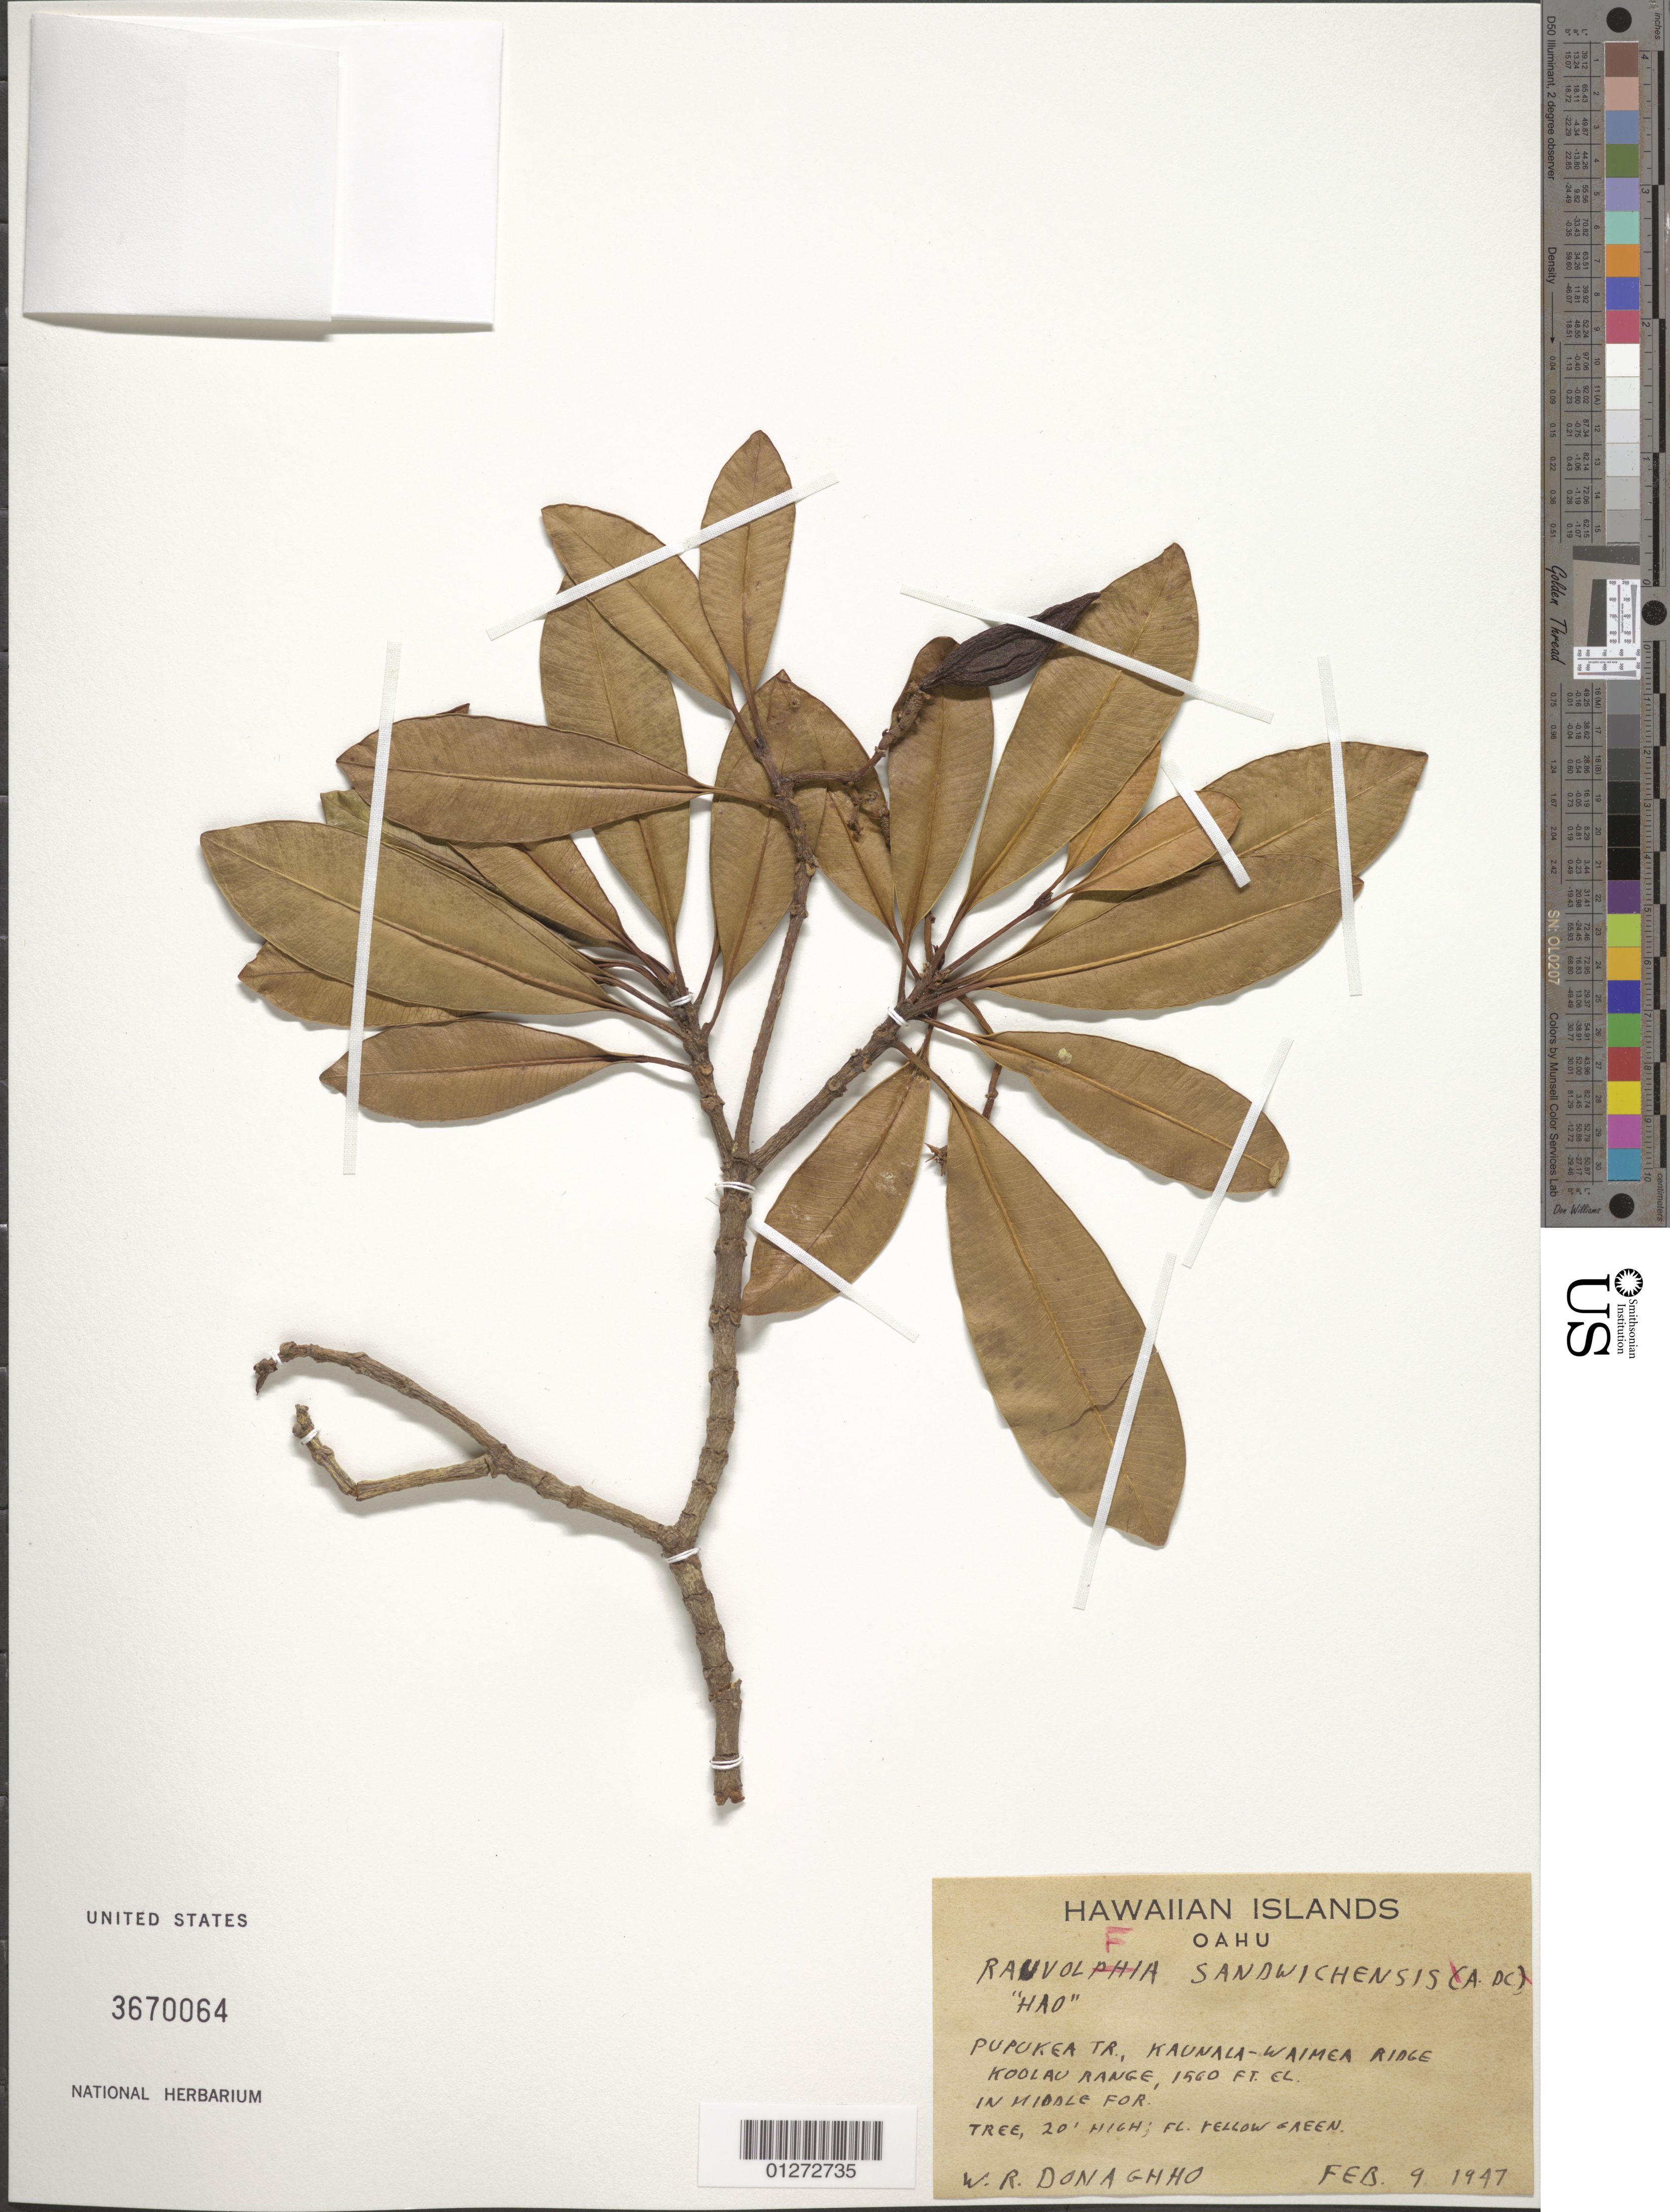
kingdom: Plantae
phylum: Tracheophyta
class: Magnoliopsida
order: Gentianales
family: Apocynaceae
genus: Rauvolfia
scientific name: Rauvolfia sandwicensis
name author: A. DC.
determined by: Wagner, W. L., (BOT), Smithsonian Institution - National Museum of Natural History (UNITED STATES)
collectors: W. Donaghho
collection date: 1947-02-09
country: United States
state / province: Hawaii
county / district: Honolulu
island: Oahu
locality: Pupukea Tr., Kaunala-Waimea Ridge, Koolau Range.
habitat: In middle forest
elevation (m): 475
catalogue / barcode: US 3670064